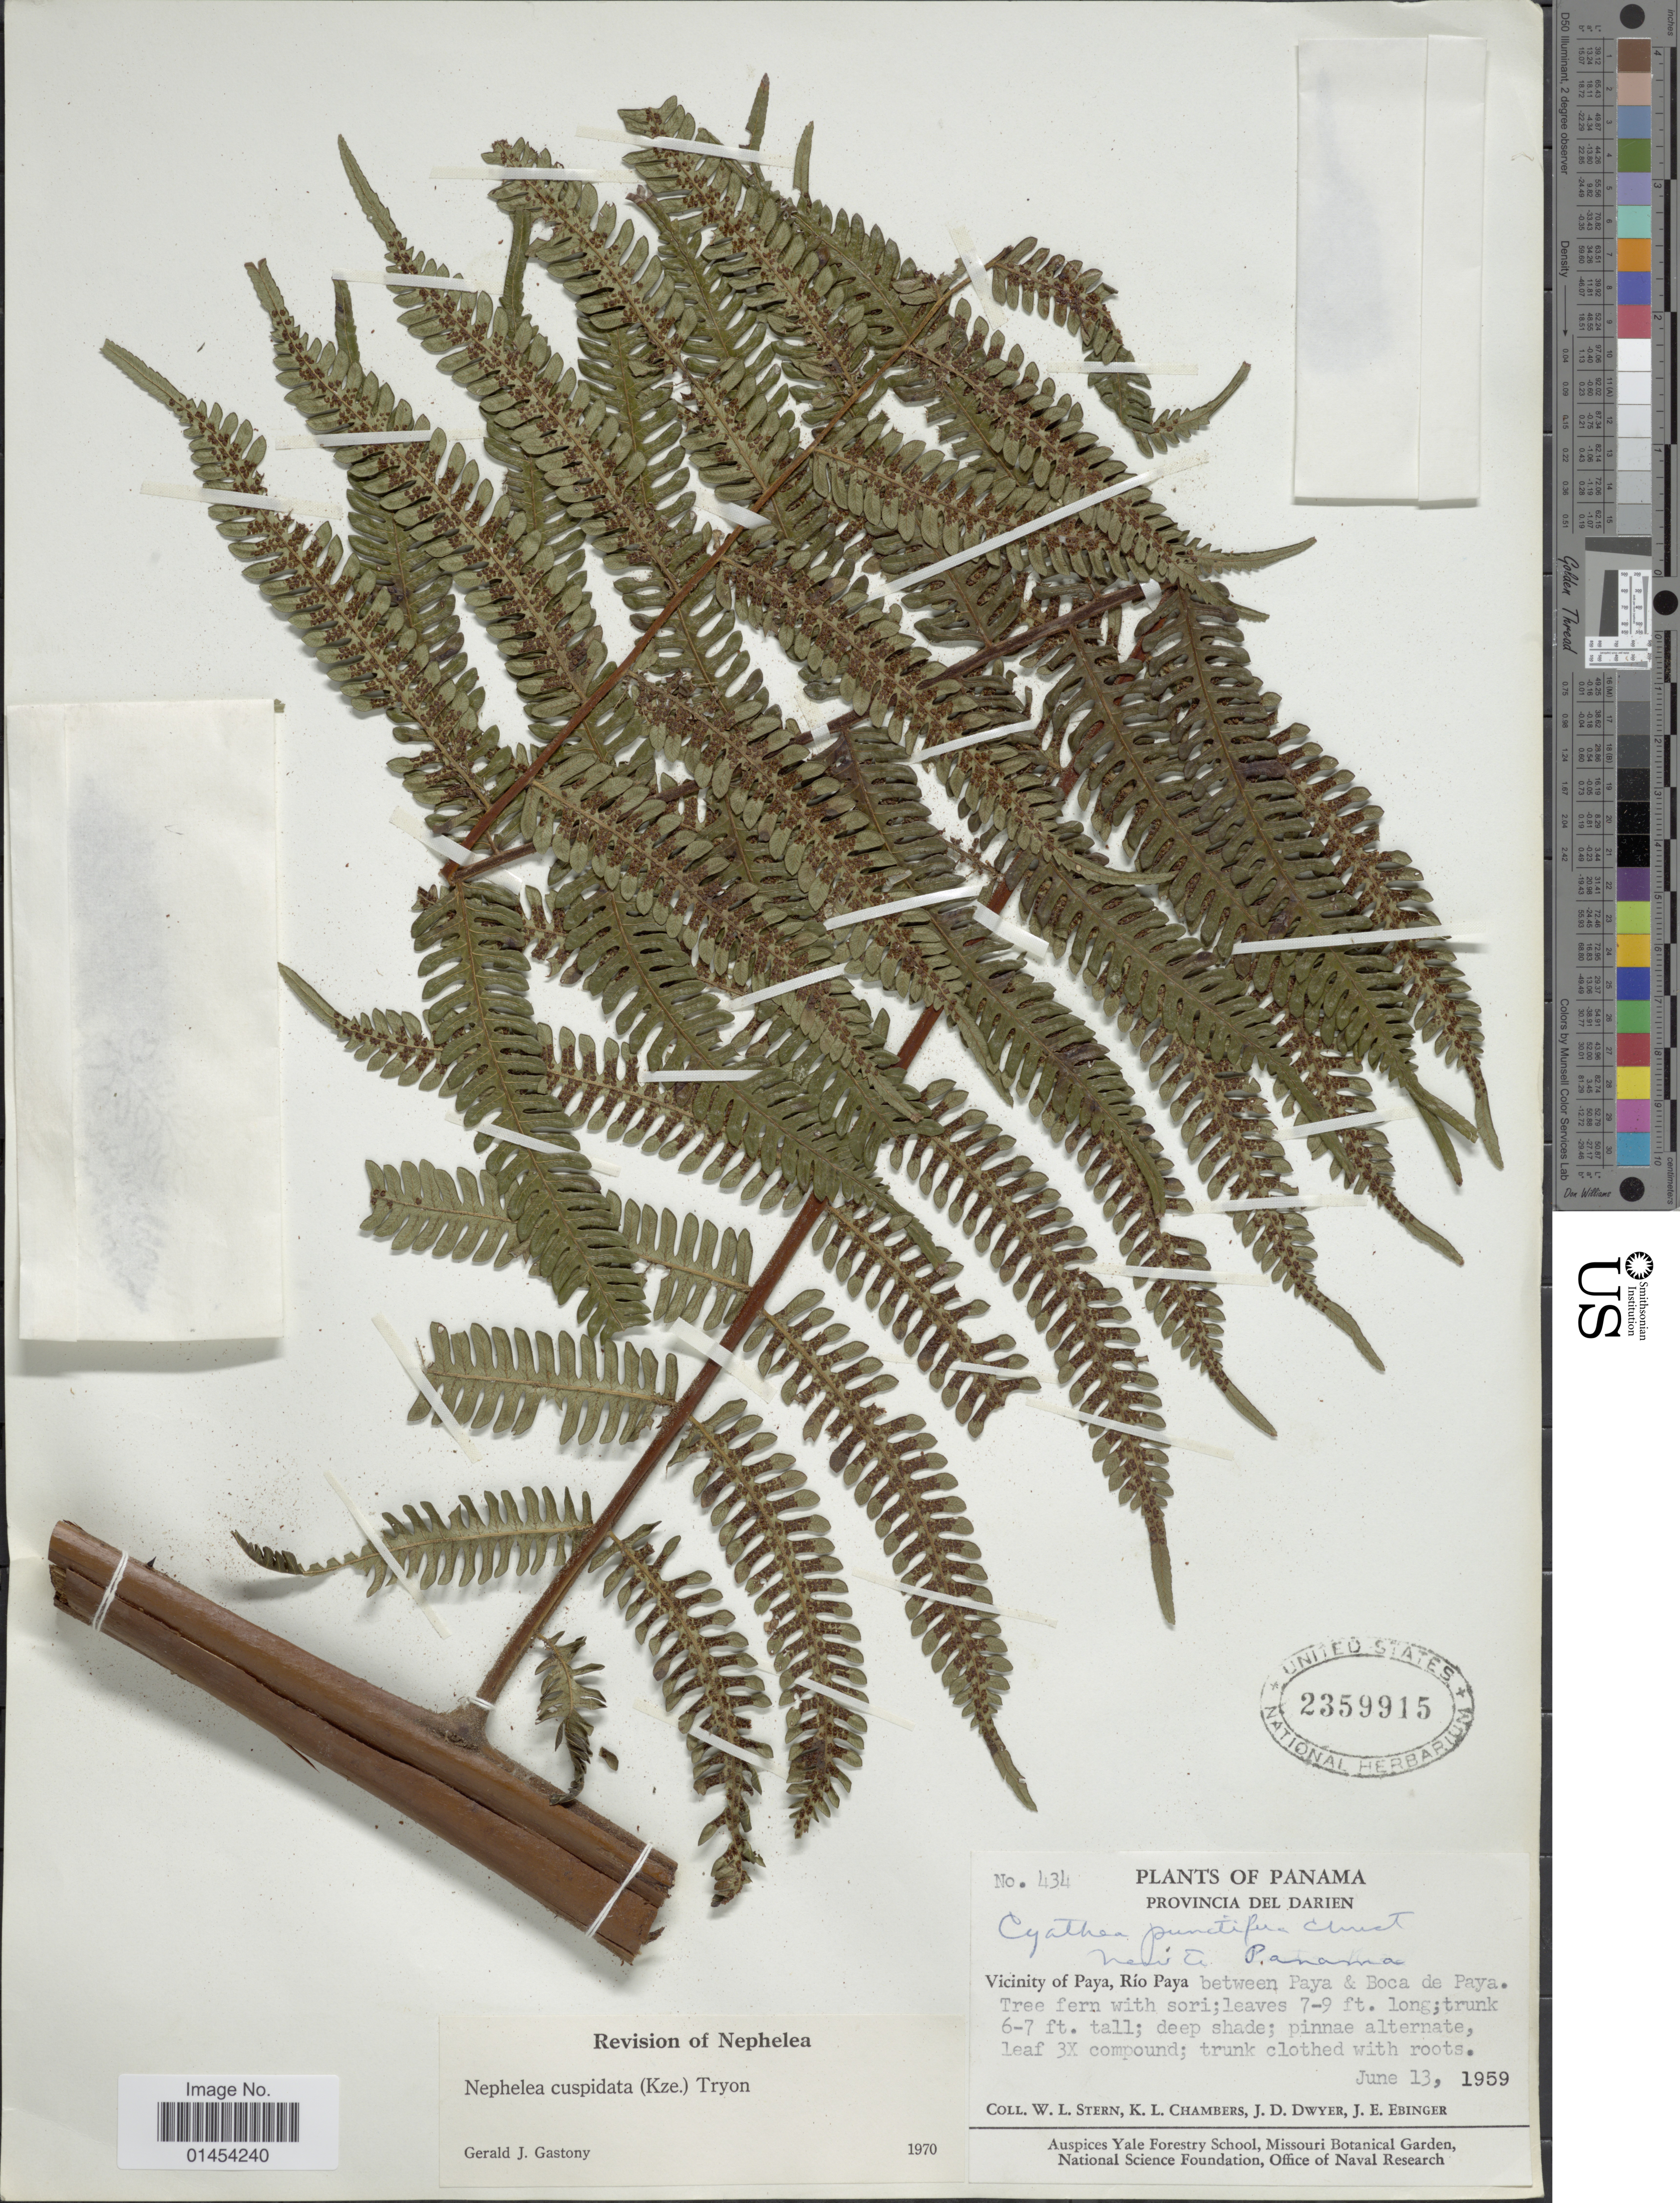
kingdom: Plantae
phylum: Tracheophyta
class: Polypodiopsida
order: Cyatheales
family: Cyatheaceae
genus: Alsophila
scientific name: Alsophila cuspidata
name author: (Kunze) D.S. Conant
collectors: W. L. Stern, K. Chambers, J. D. Dwyer & J. Ebinger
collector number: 434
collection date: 1959-06-13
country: Panama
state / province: Darién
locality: Vicinity of Paya, Río Paya between Paya & Boca de Paya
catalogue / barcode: US 2359915